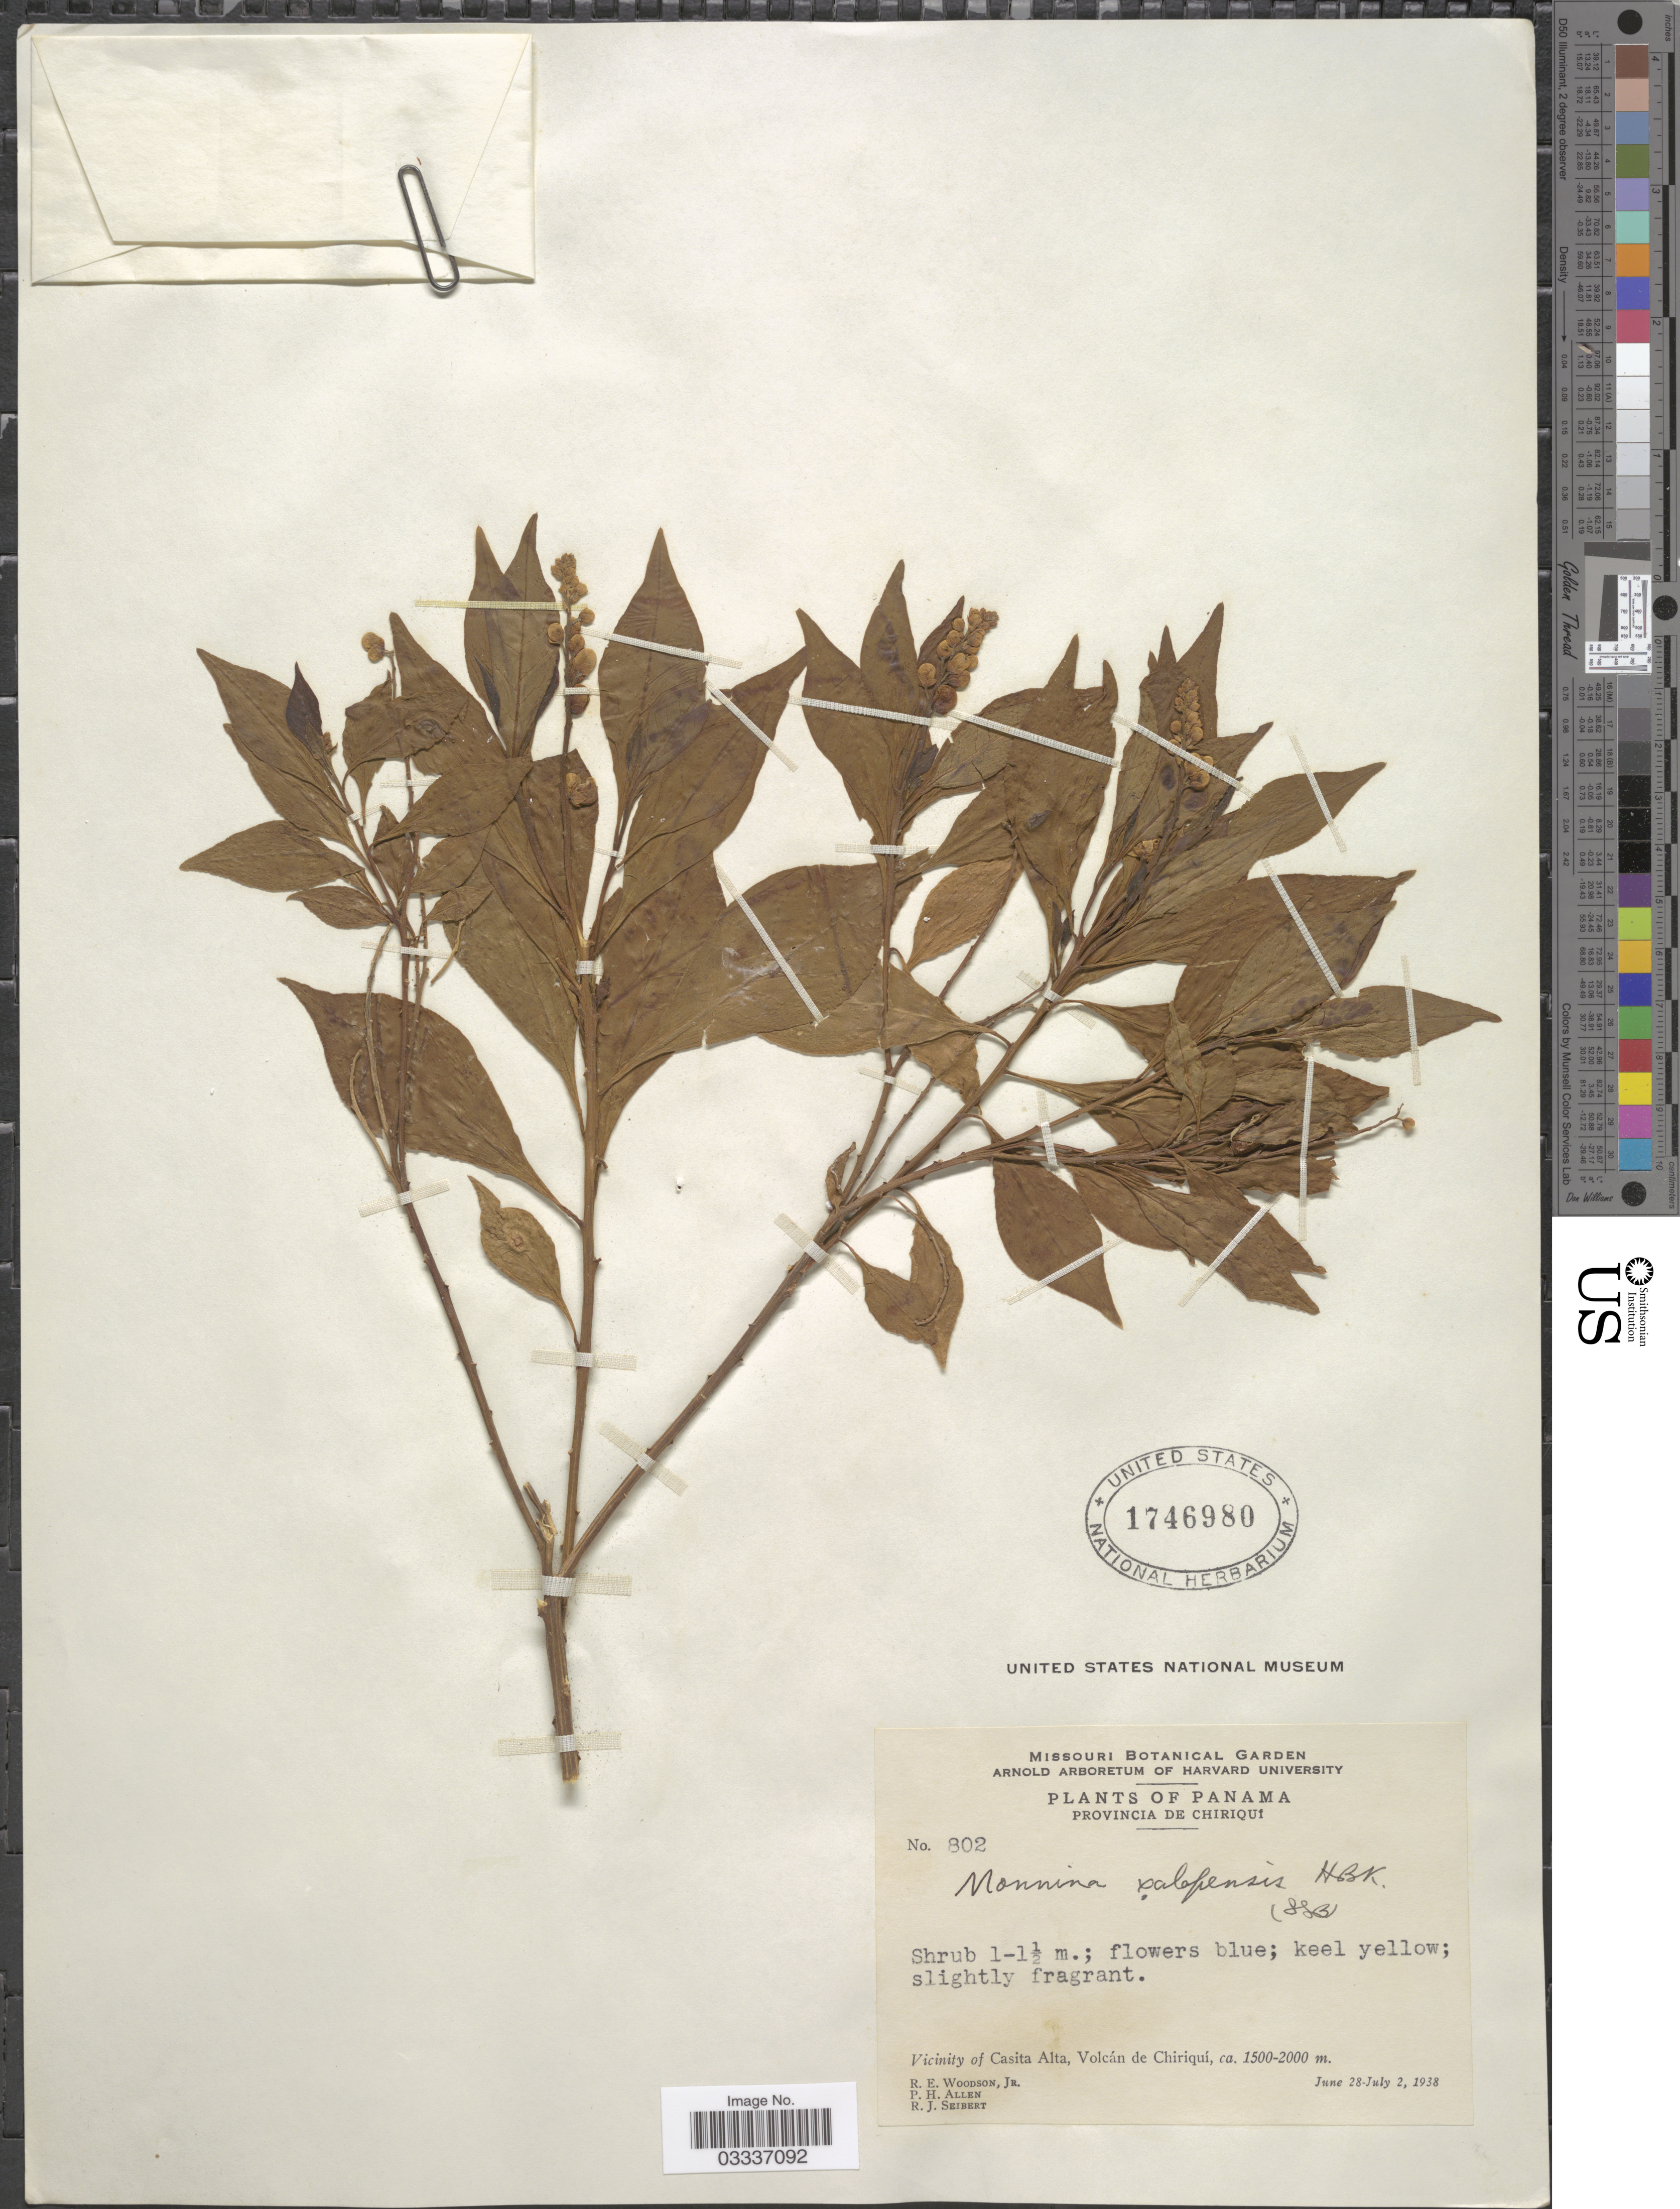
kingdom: Plantae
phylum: Tracheophyta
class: Magnoliopsida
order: Fabales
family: Polygalaceae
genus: Monnina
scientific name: Monnina xalapensis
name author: Kunth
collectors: R. E. Woodson, P. H. Allen & R. J. Seibert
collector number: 802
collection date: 1938-06-28/1938-07-02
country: Panama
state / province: Chiriqui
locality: Vicinity of Casita Alta, Volcán de Chiriquí.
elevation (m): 1500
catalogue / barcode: US 1746980